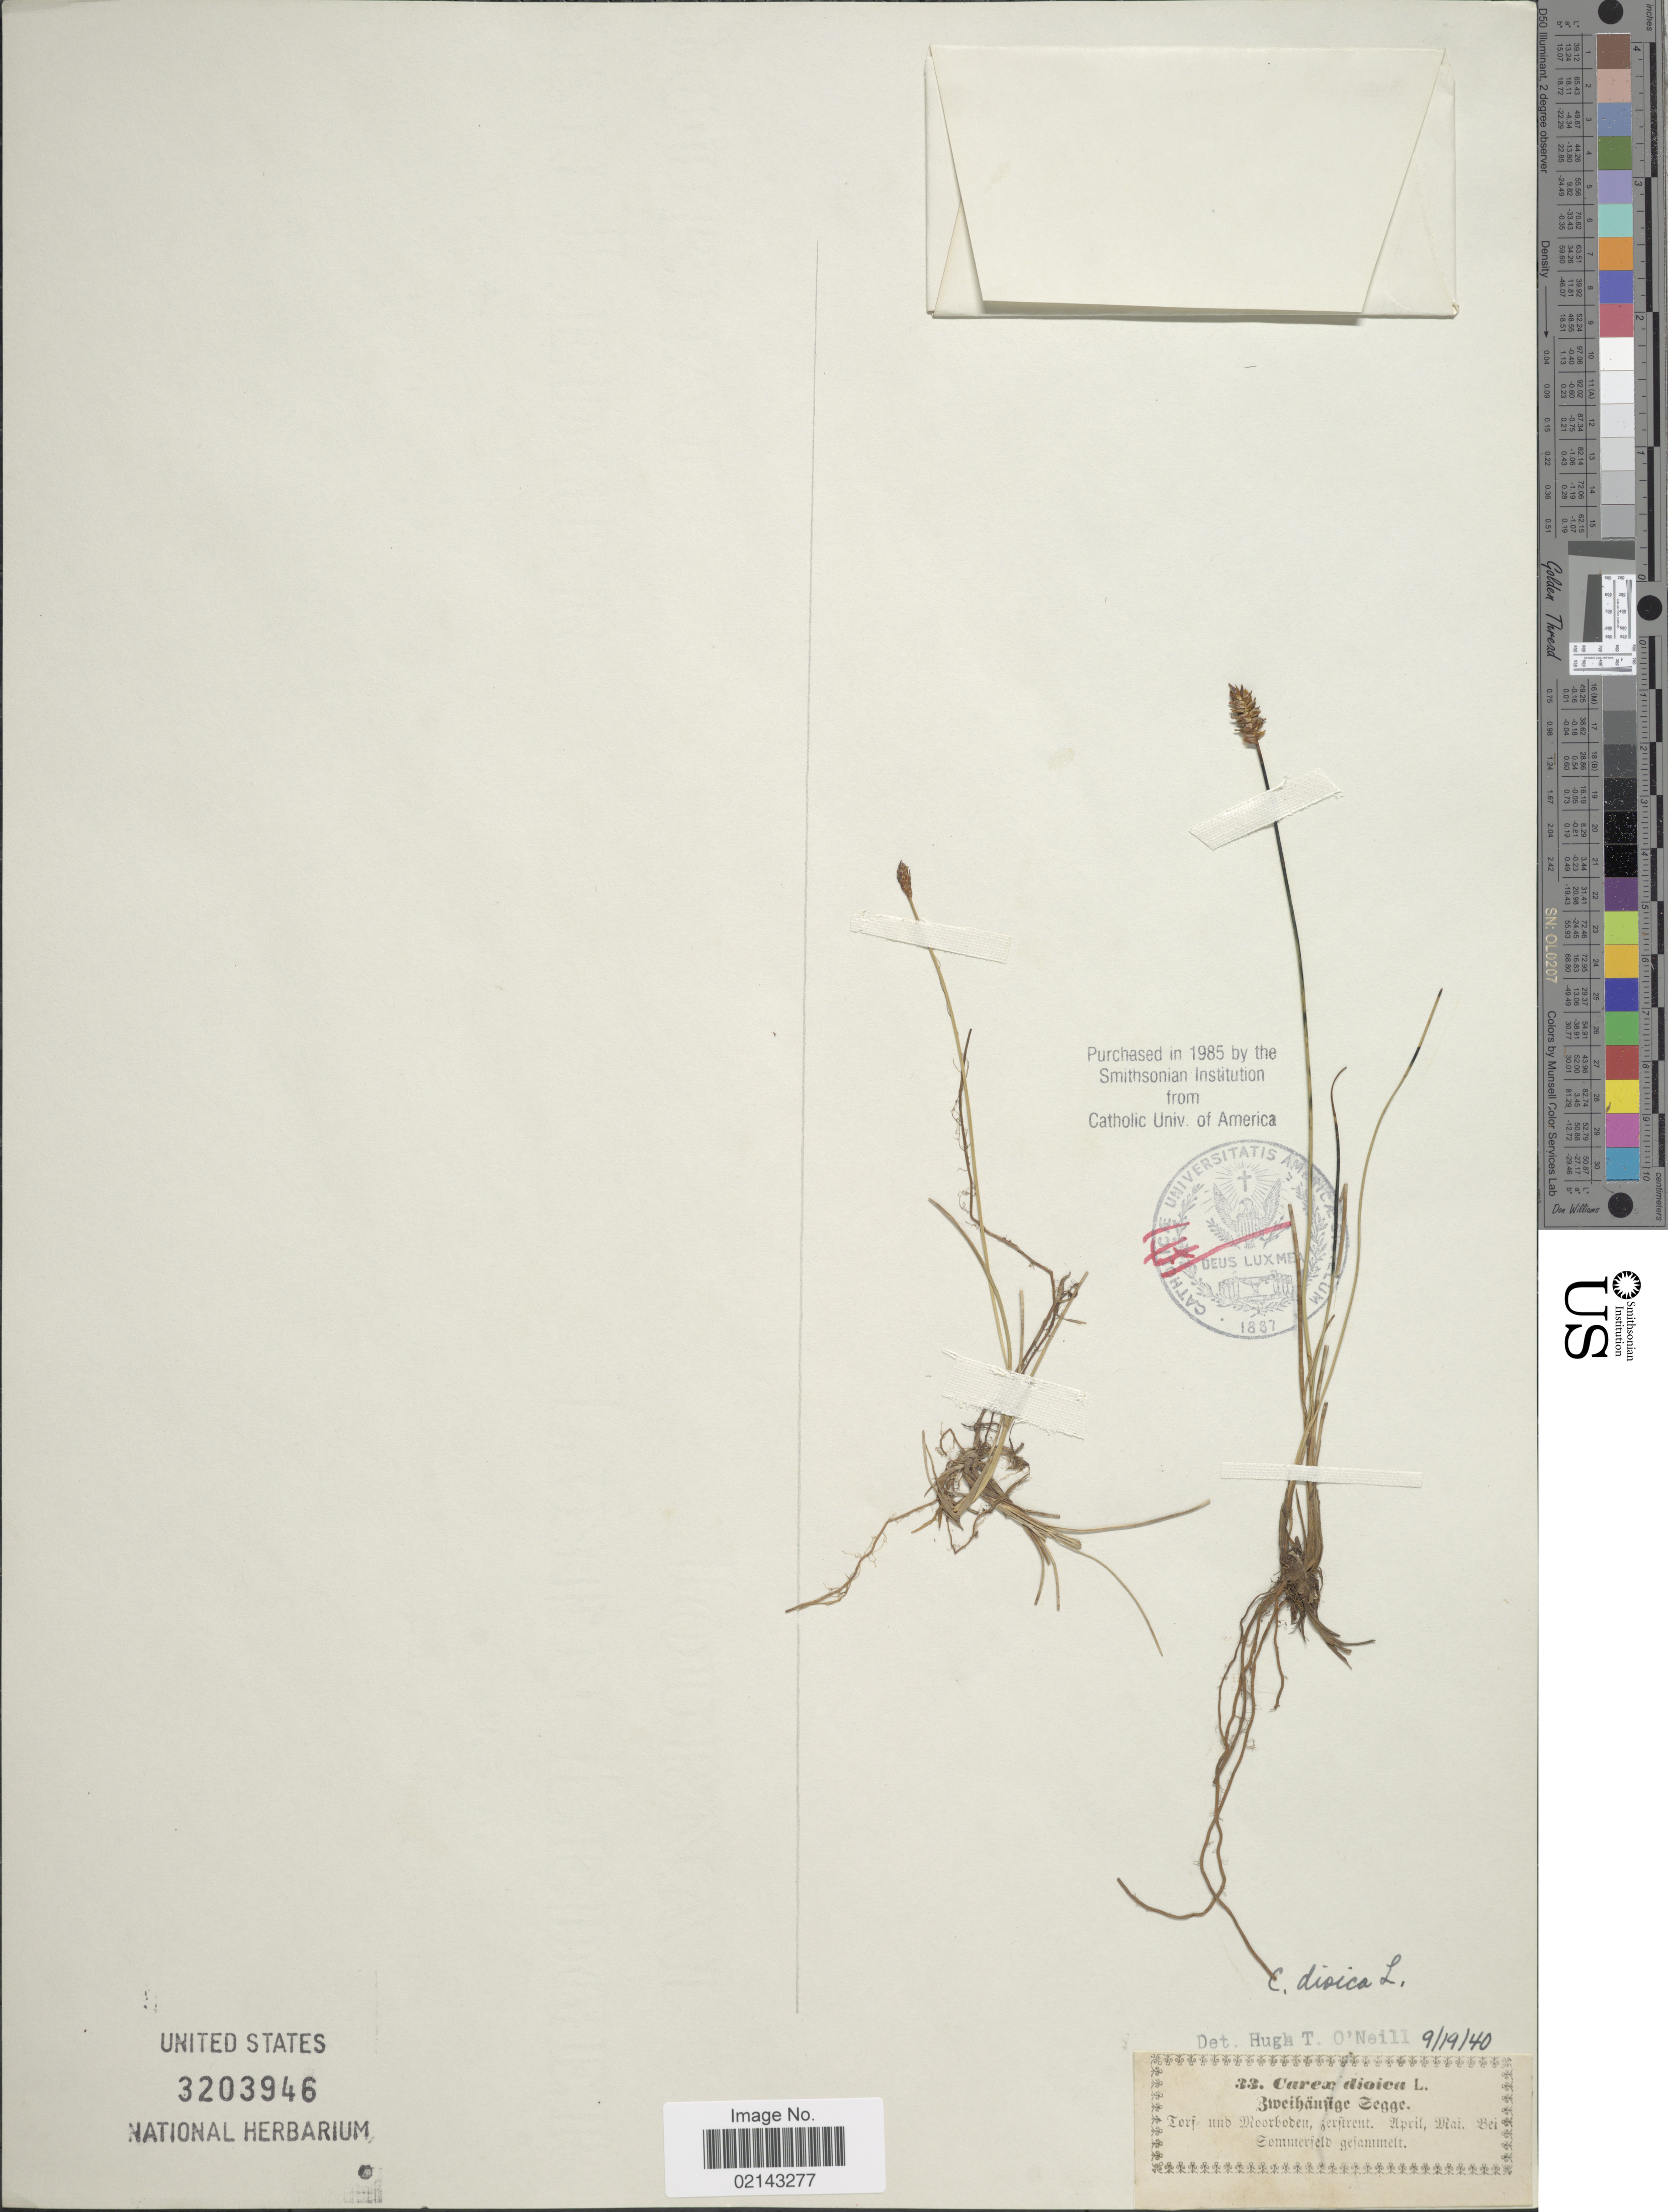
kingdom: Plantae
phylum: Tracheophyta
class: Liliopsida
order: Poales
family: Cyperaceae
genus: Carex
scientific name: Carex dioica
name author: L.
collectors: K. Baenitz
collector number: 33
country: Poland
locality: Tovj. und Moorboden. Sommerfeld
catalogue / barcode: US 3203946